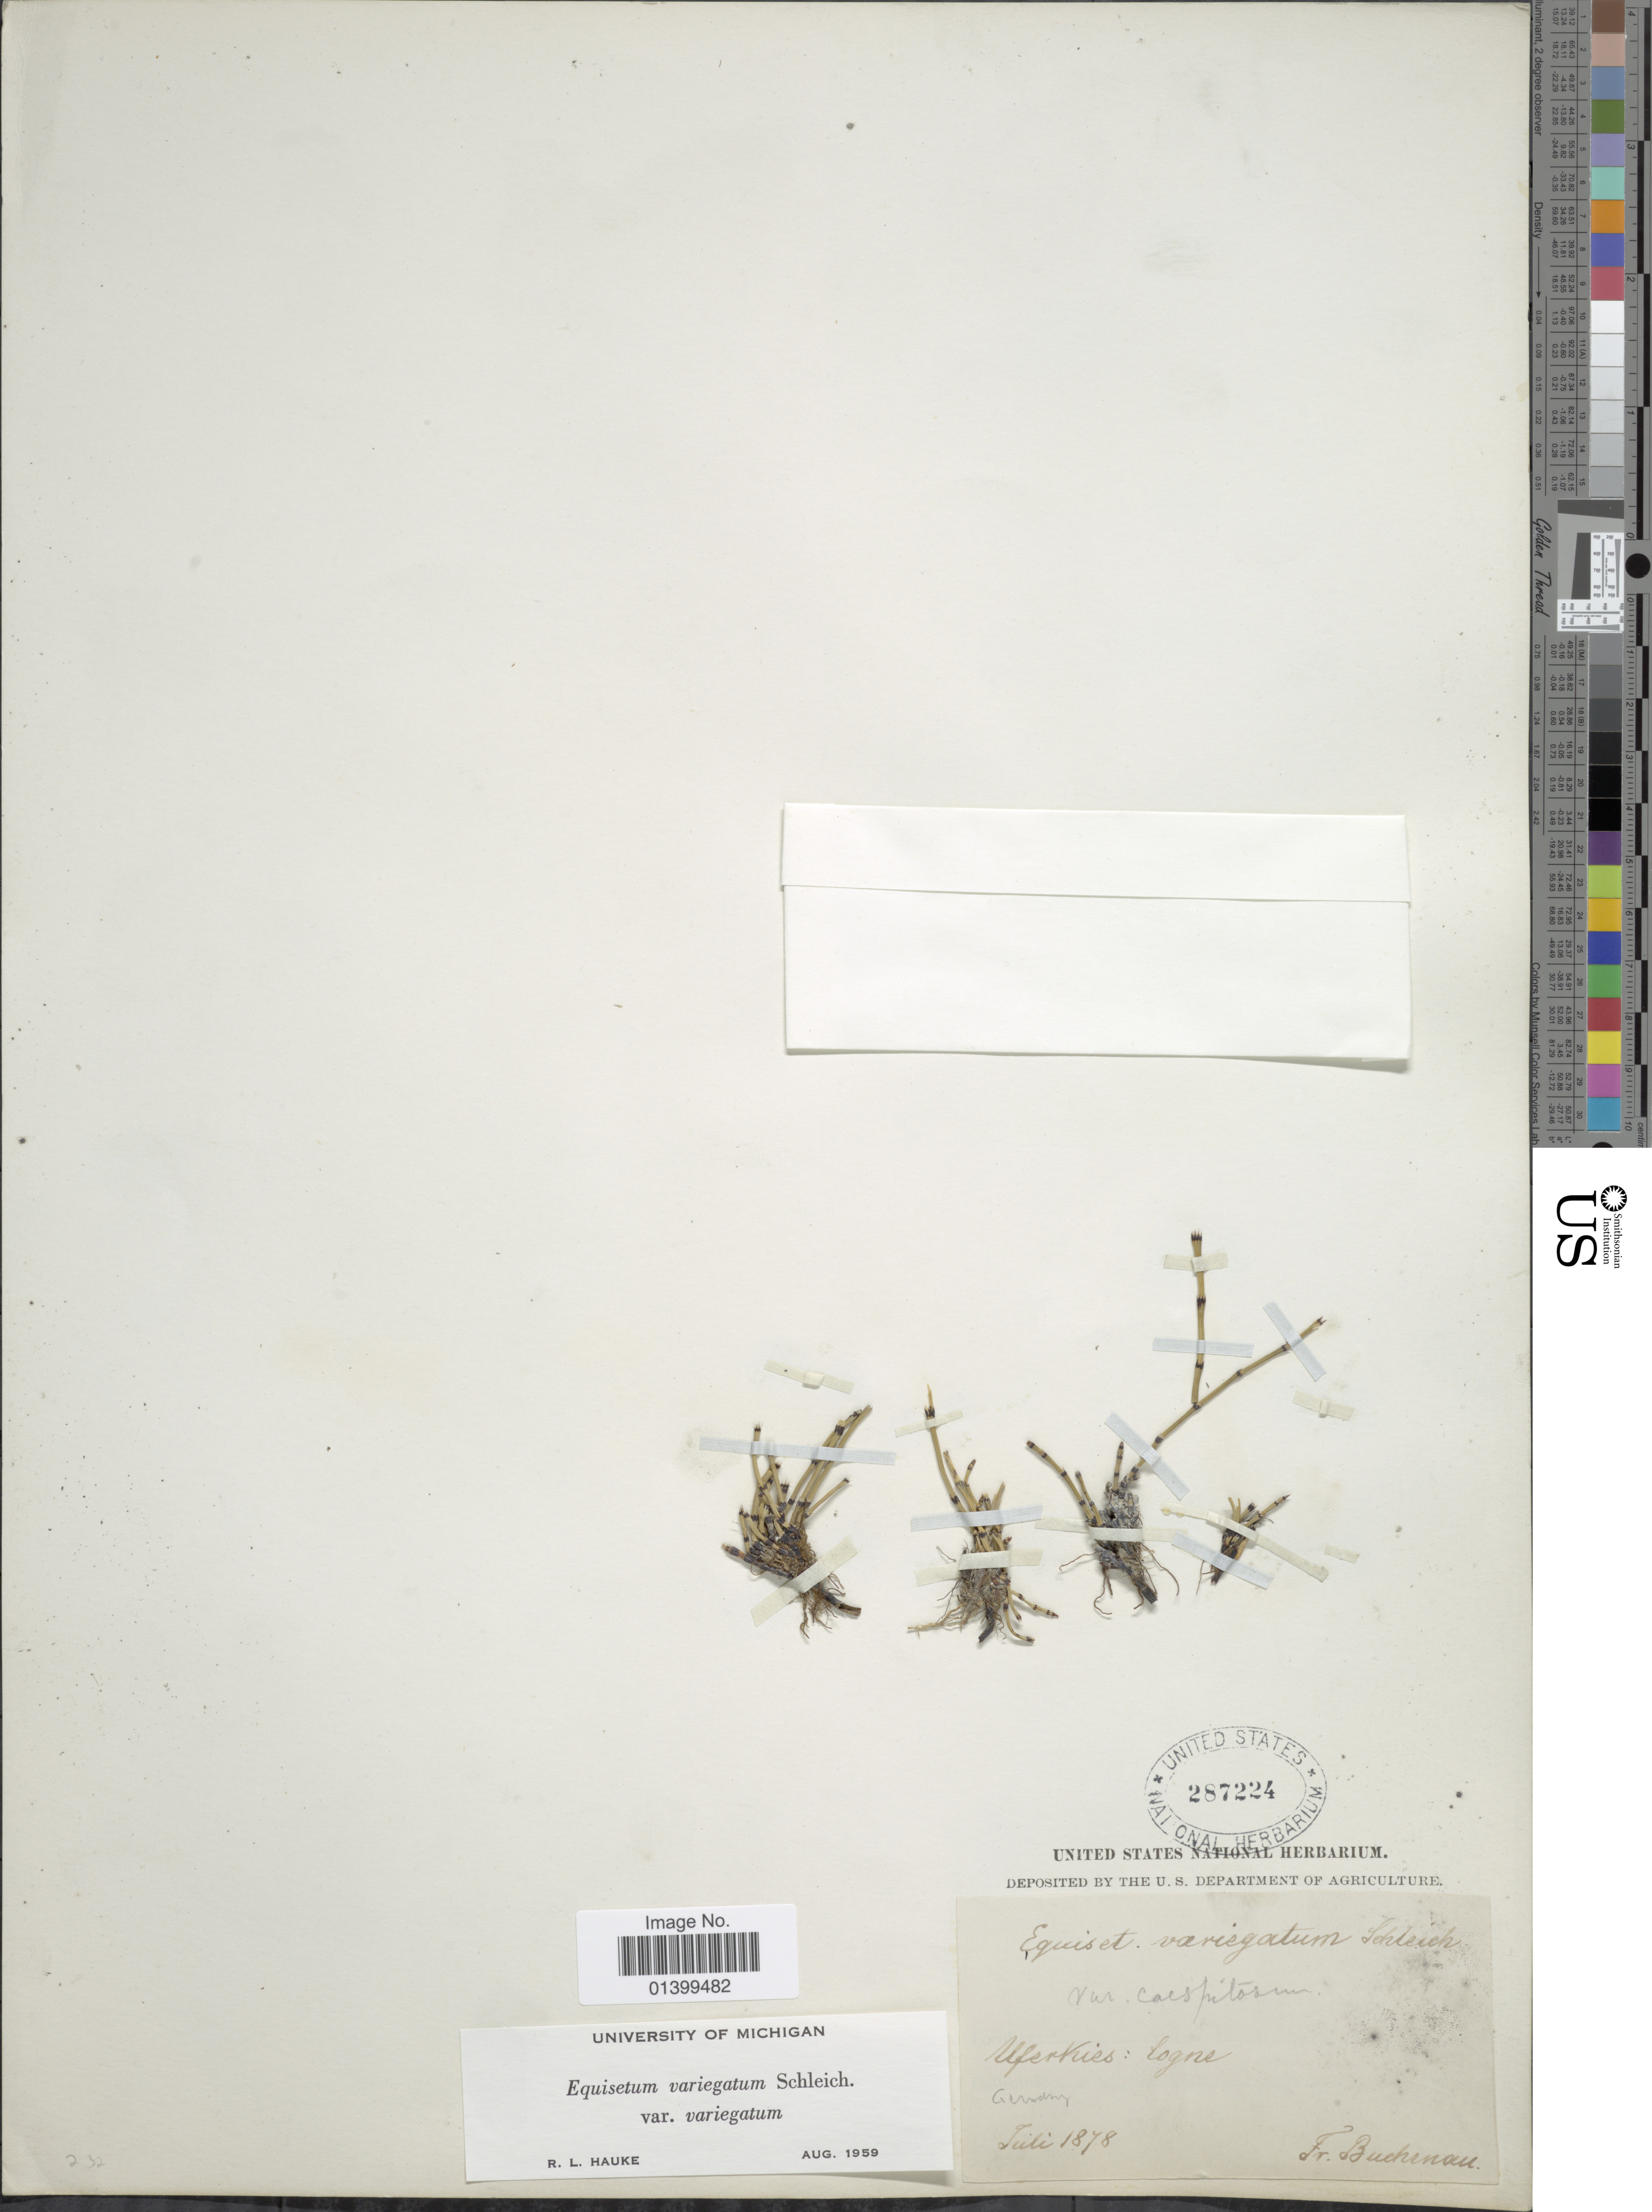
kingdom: Plantae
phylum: Tracheophyta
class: Polypodiopsida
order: Equisetales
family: Equisetaceae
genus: Equisetum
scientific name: Equisetum variegatum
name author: Schleich. ex F. Weber & D. Mohr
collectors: F. Buchenau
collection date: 1878-07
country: Germany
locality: Ufer Kies: Cogne, Germany [interpreted]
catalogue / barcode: US 287224